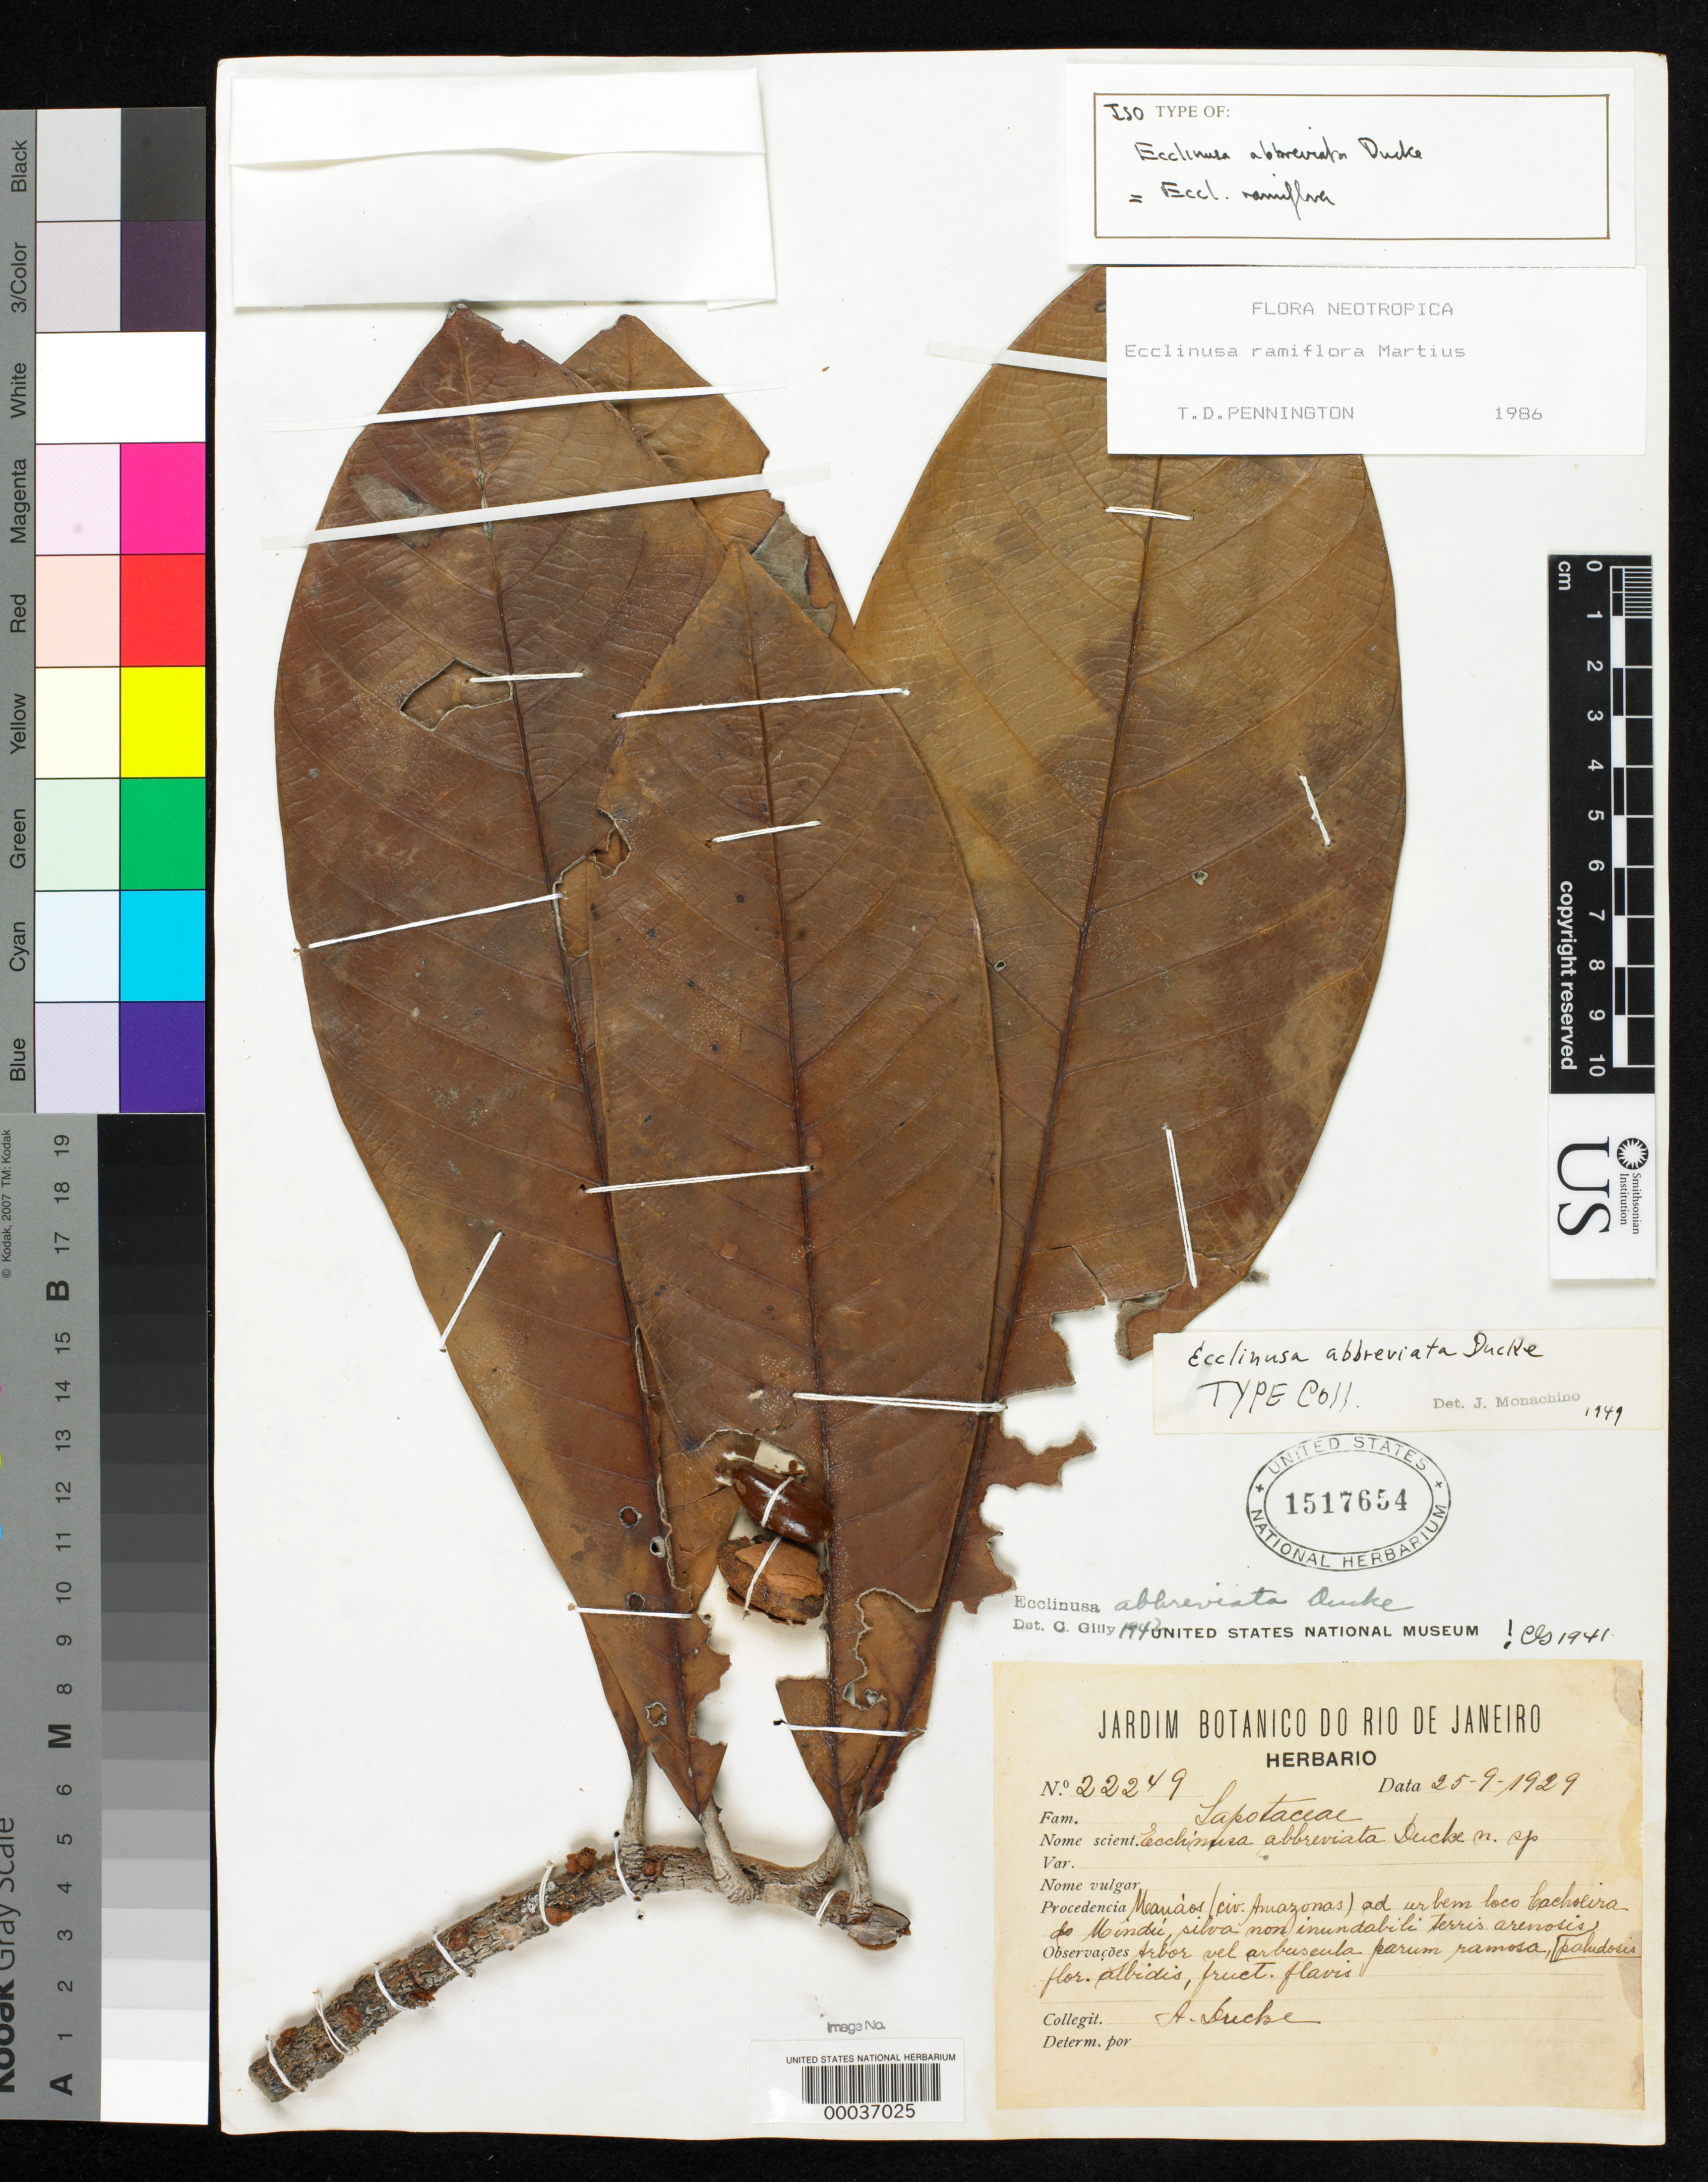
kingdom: Plantae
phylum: Tracheophyta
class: Magnoliopsida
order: Ericales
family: Sapotaceae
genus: Ecclinusa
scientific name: Ecclinusa abbreviata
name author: Ducke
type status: Isotype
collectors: A. Ducke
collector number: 22249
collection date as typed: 25 Sep 1929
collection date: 1929-09-25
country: Brazil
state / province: Amazonas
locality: Manaos.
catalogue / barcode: US 1517654